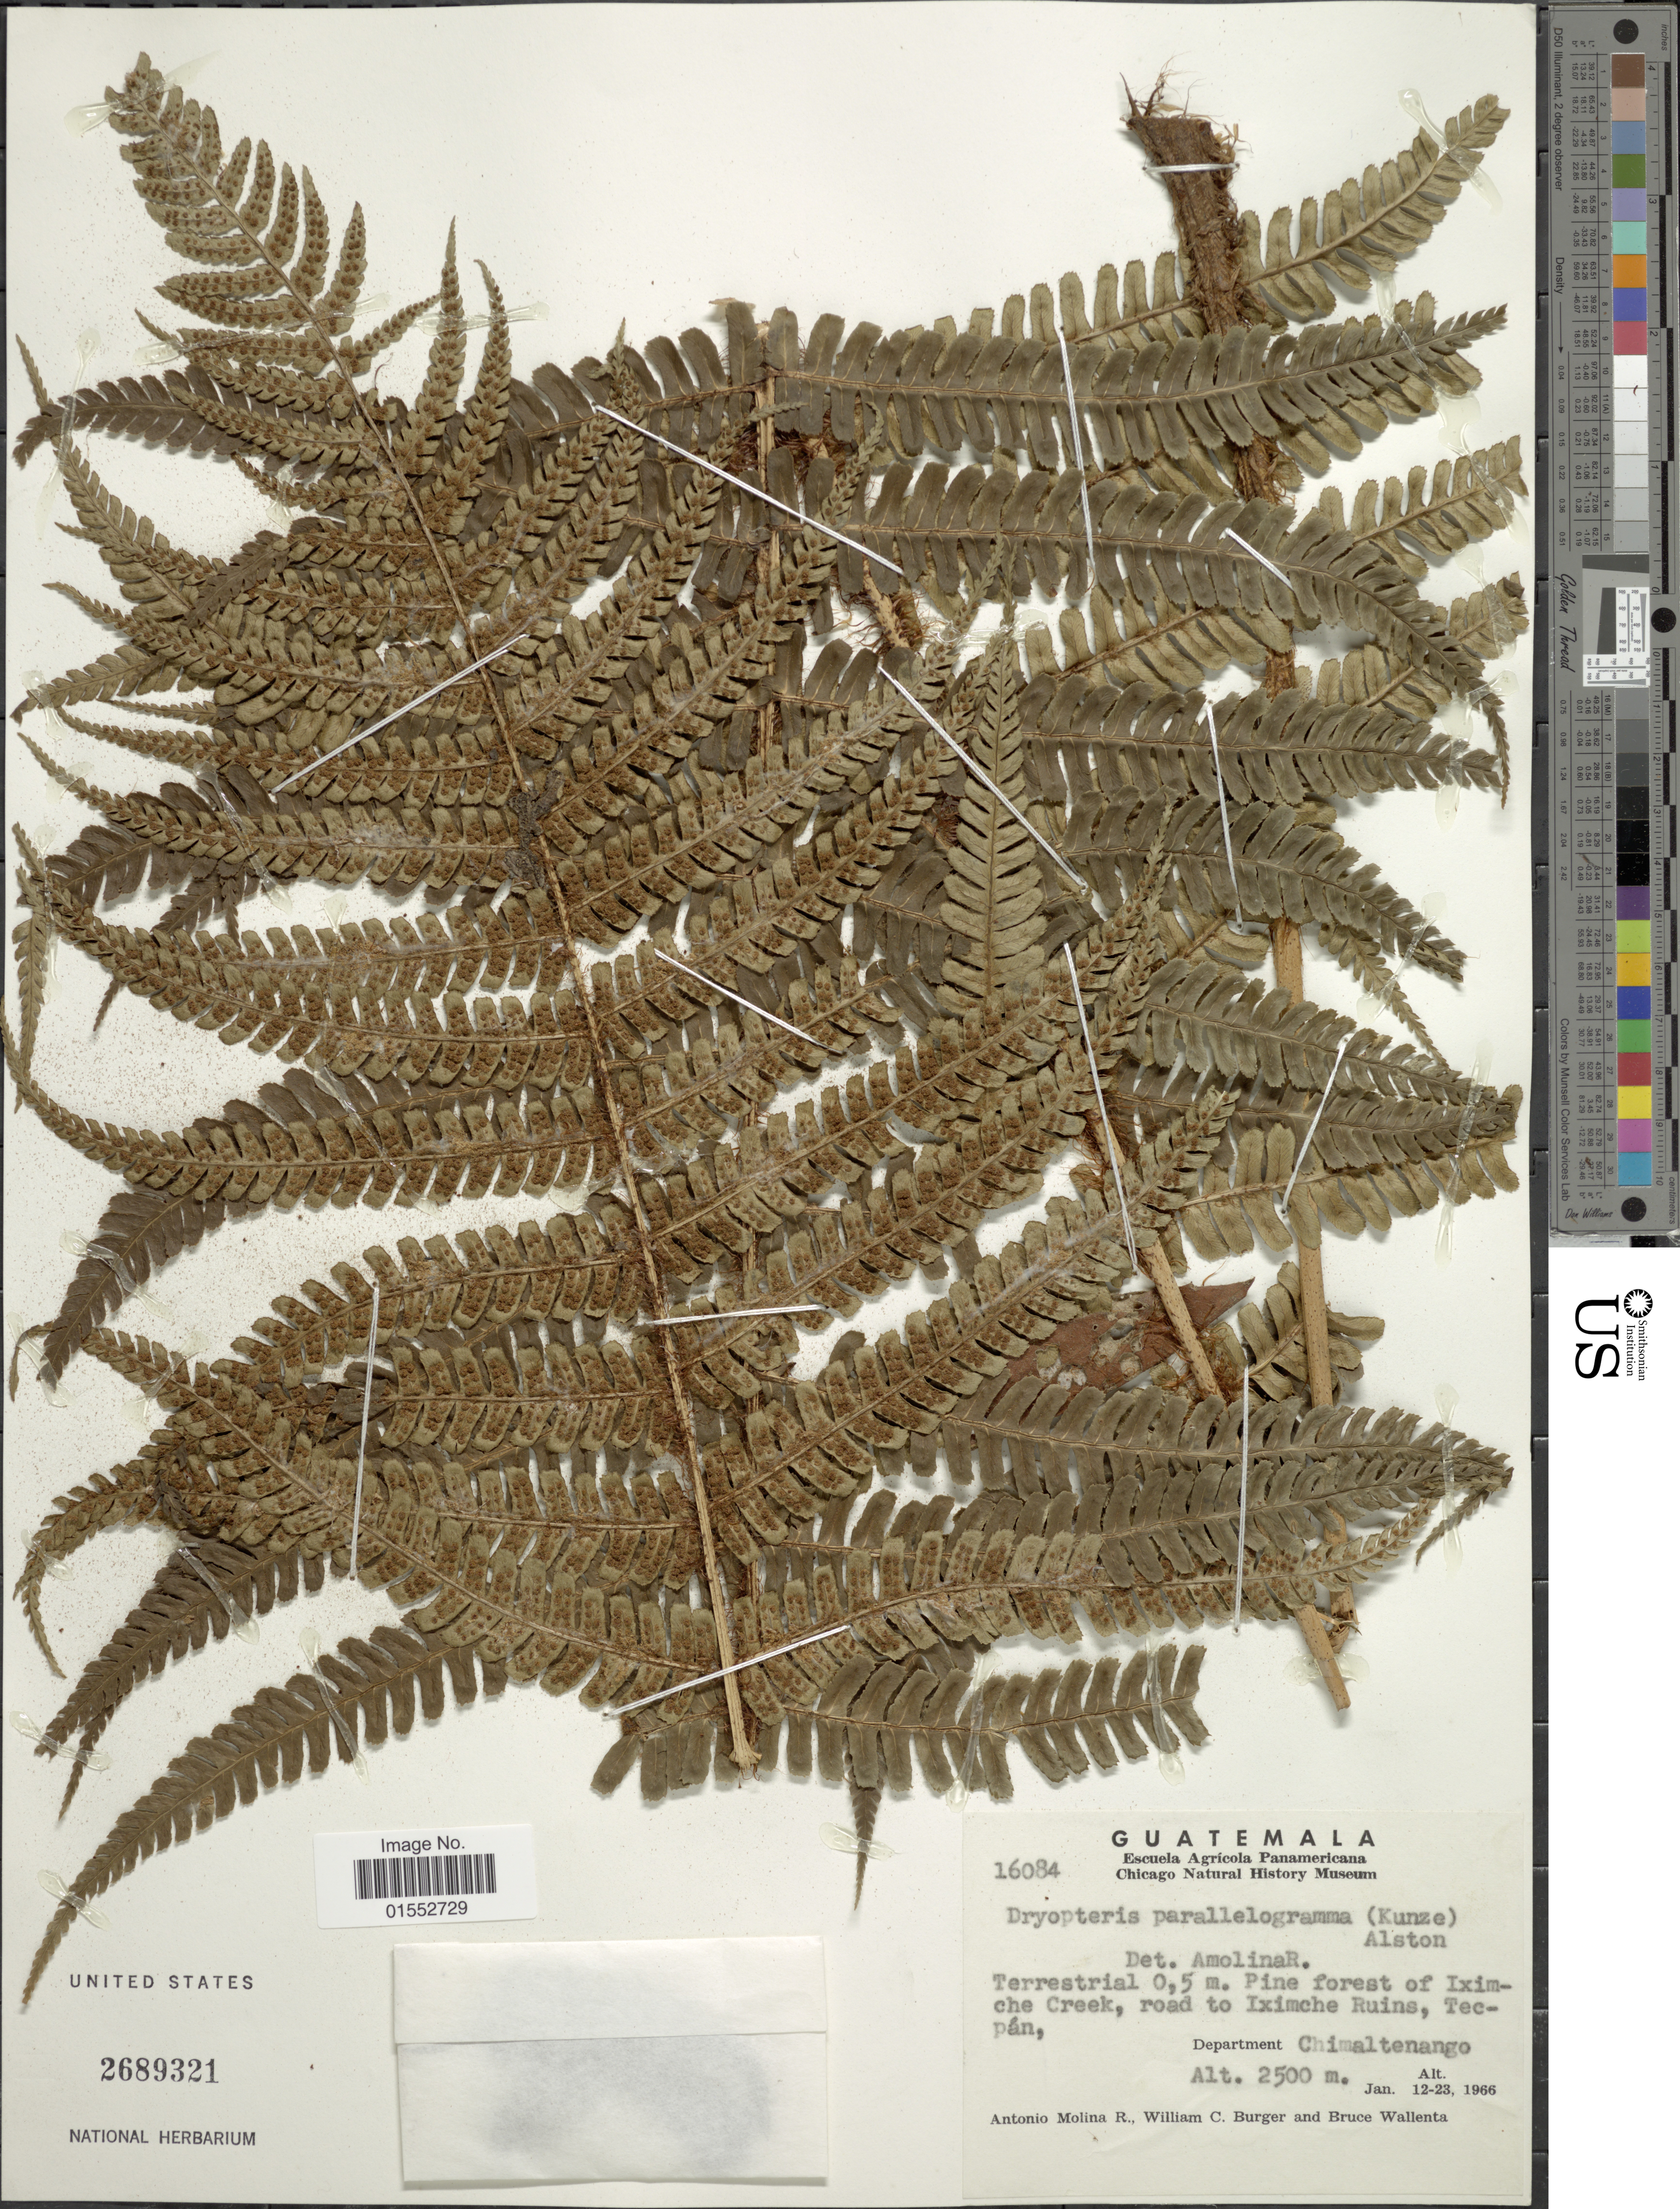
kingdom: Plantae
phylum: Tracheophyta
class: Polypodiopsida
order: Polypodiales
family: Dryopteridaceae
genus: Dryopteris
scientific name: Dryopteris wallichiana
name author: (Spreng.) Hyl.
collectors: A. Molina R., W. Burger & B. Wallenta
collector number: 16084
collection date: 1966-01-12/1966-01-23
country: Guatemala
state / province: Chimaltenango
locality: Pine forest of Iximche Creek, road to Iximche Ruins, Tecpán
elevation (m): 2500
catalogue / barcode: US 2689321